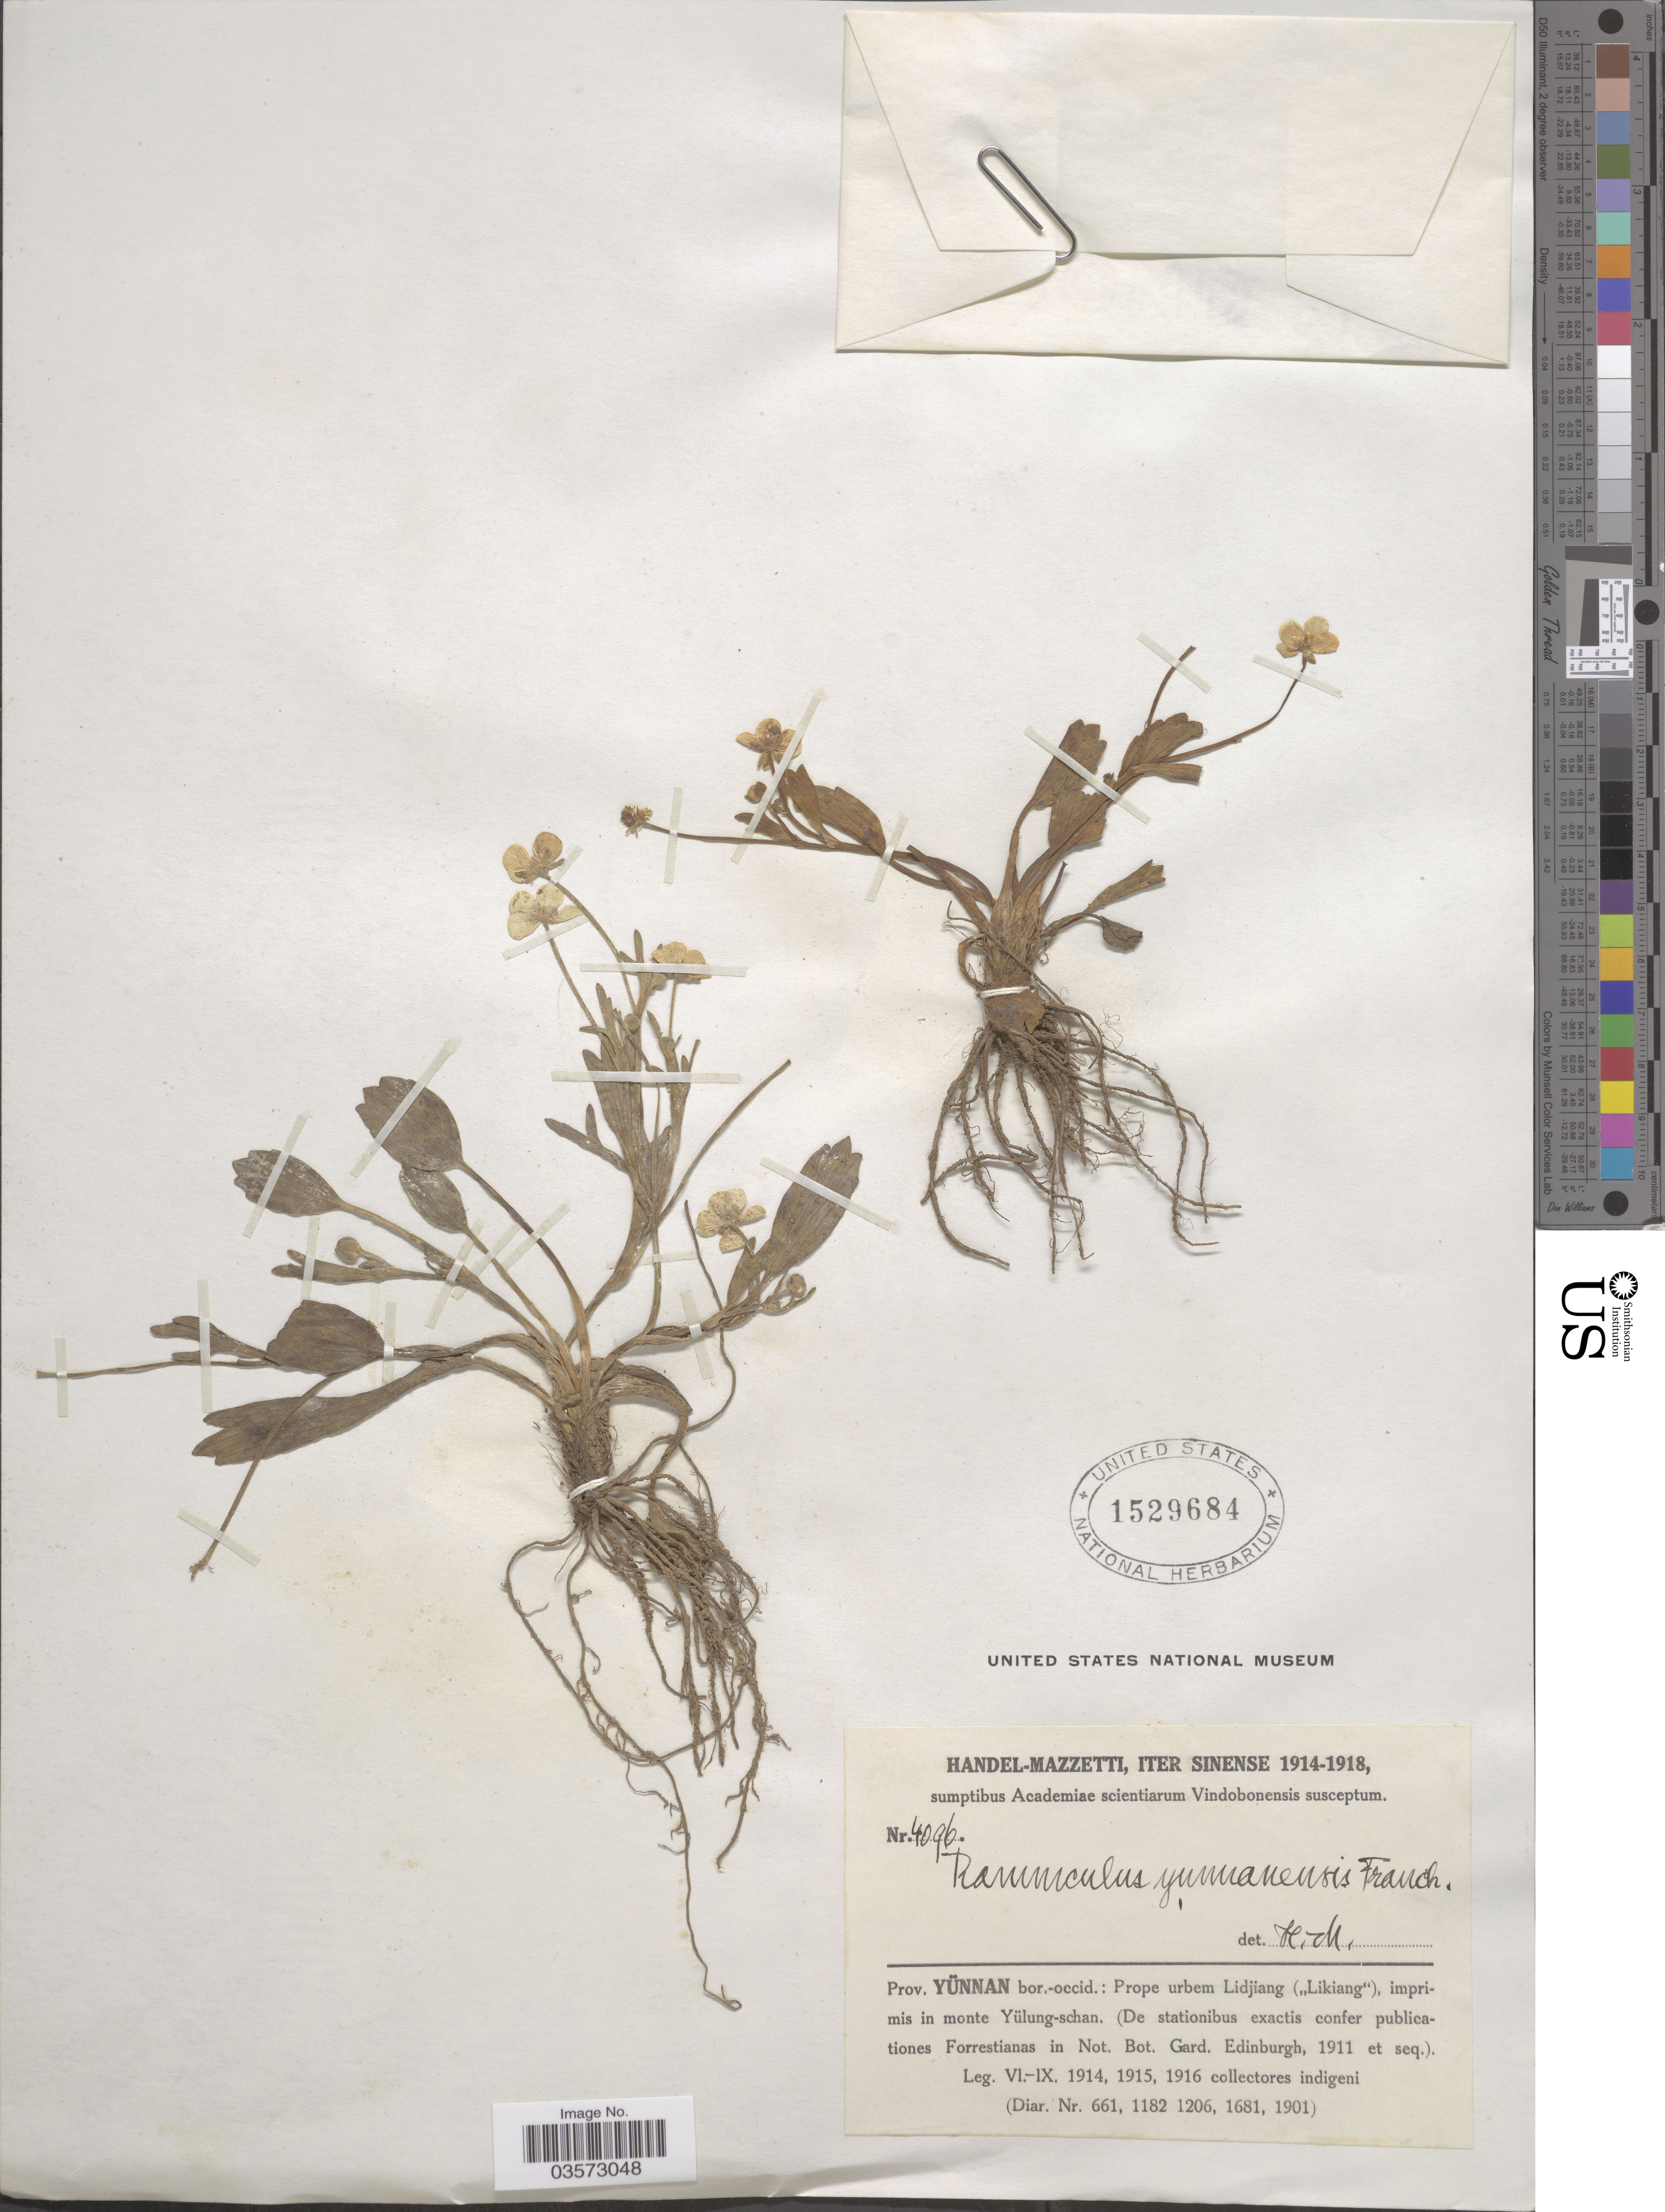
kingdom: Plantae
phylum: Tracheophyta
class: Magnoliopsida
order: Ranunculales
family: Ranunculaceae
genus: Ranunculus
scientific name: Ranunculus yunnanensis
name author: Franch.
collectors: Handel-Mazzetti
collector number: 4096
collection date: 1914-06/1916-09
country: China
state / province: Yunnan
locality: Iter Sinense. bor.-occid.: Prope urbem Lidjiang ("Likiang"), imprimis in monte Yülung-schan.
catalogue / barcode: US 1529684